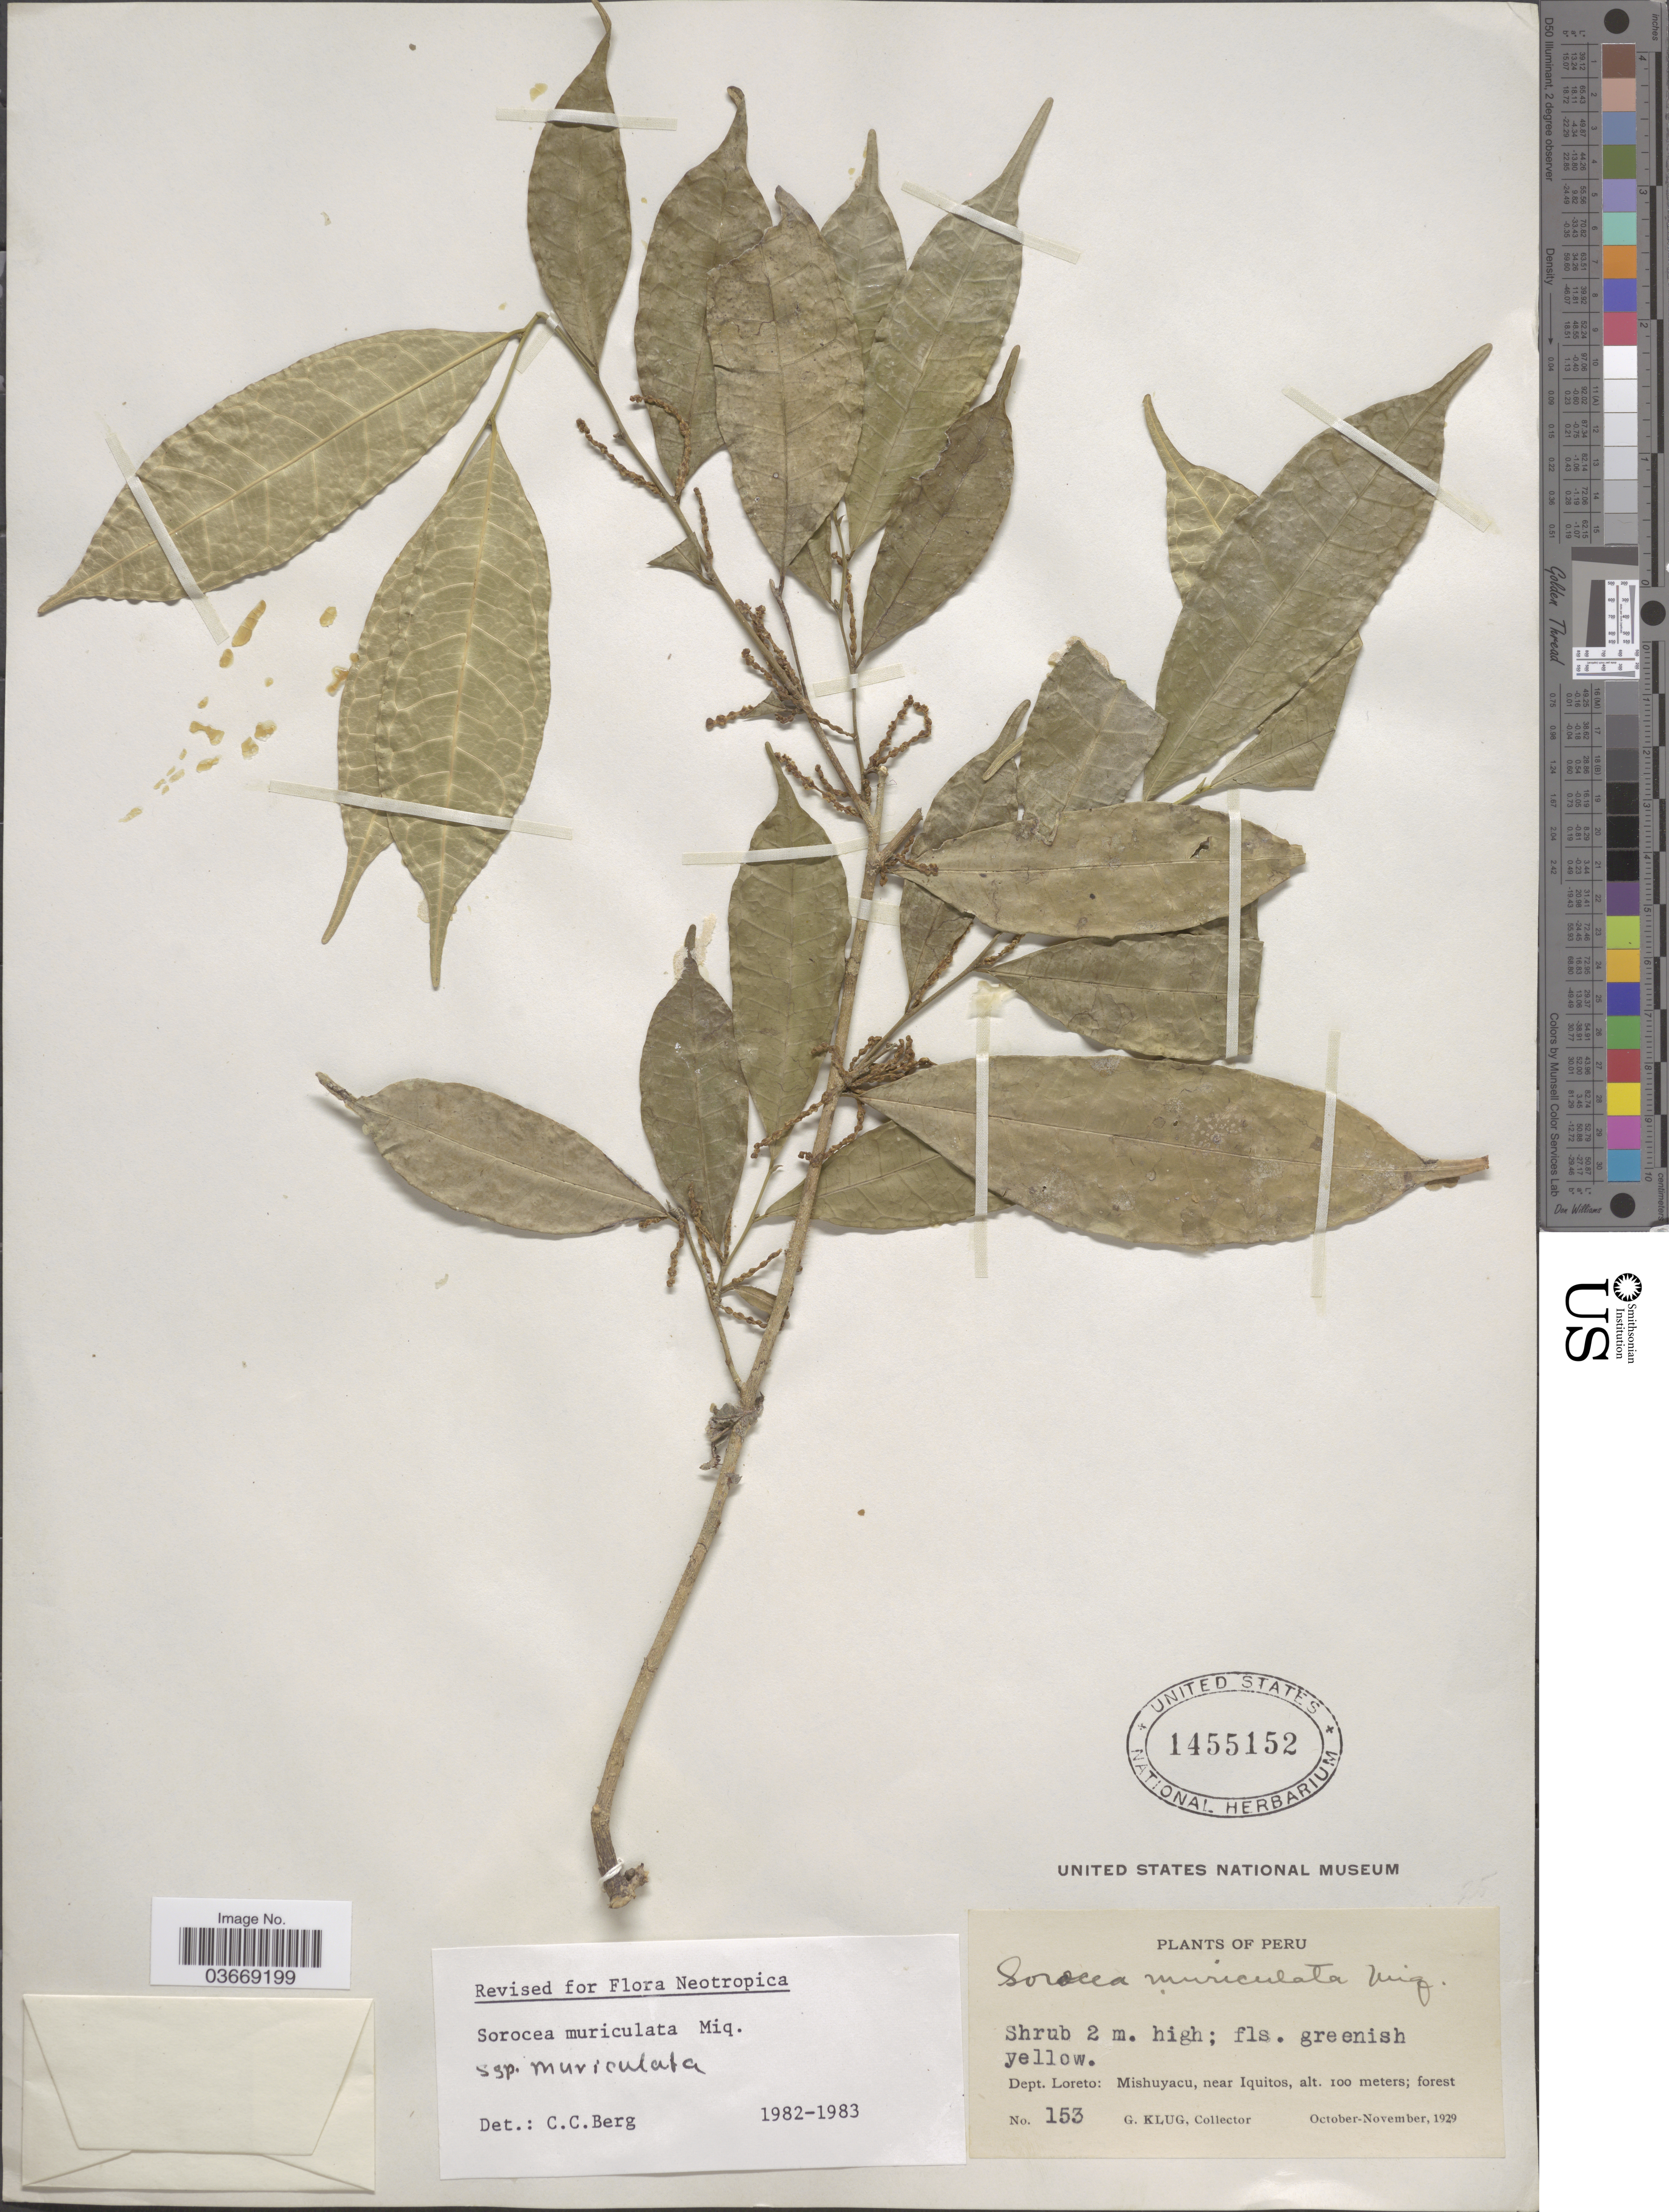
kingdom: Plantae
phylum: Tracheophyta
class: Magnoliopsida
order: Rosales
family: Moraceae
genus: Sorocea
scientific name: Sorocea muriculata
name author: Miq.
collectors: G. Klug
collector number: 153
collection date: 1929-10/1929-11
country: Peru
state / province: Loreto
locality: Dept. Loreto: Mishuyacu, near Iquitos.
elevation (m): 100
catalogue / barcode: US 1455152